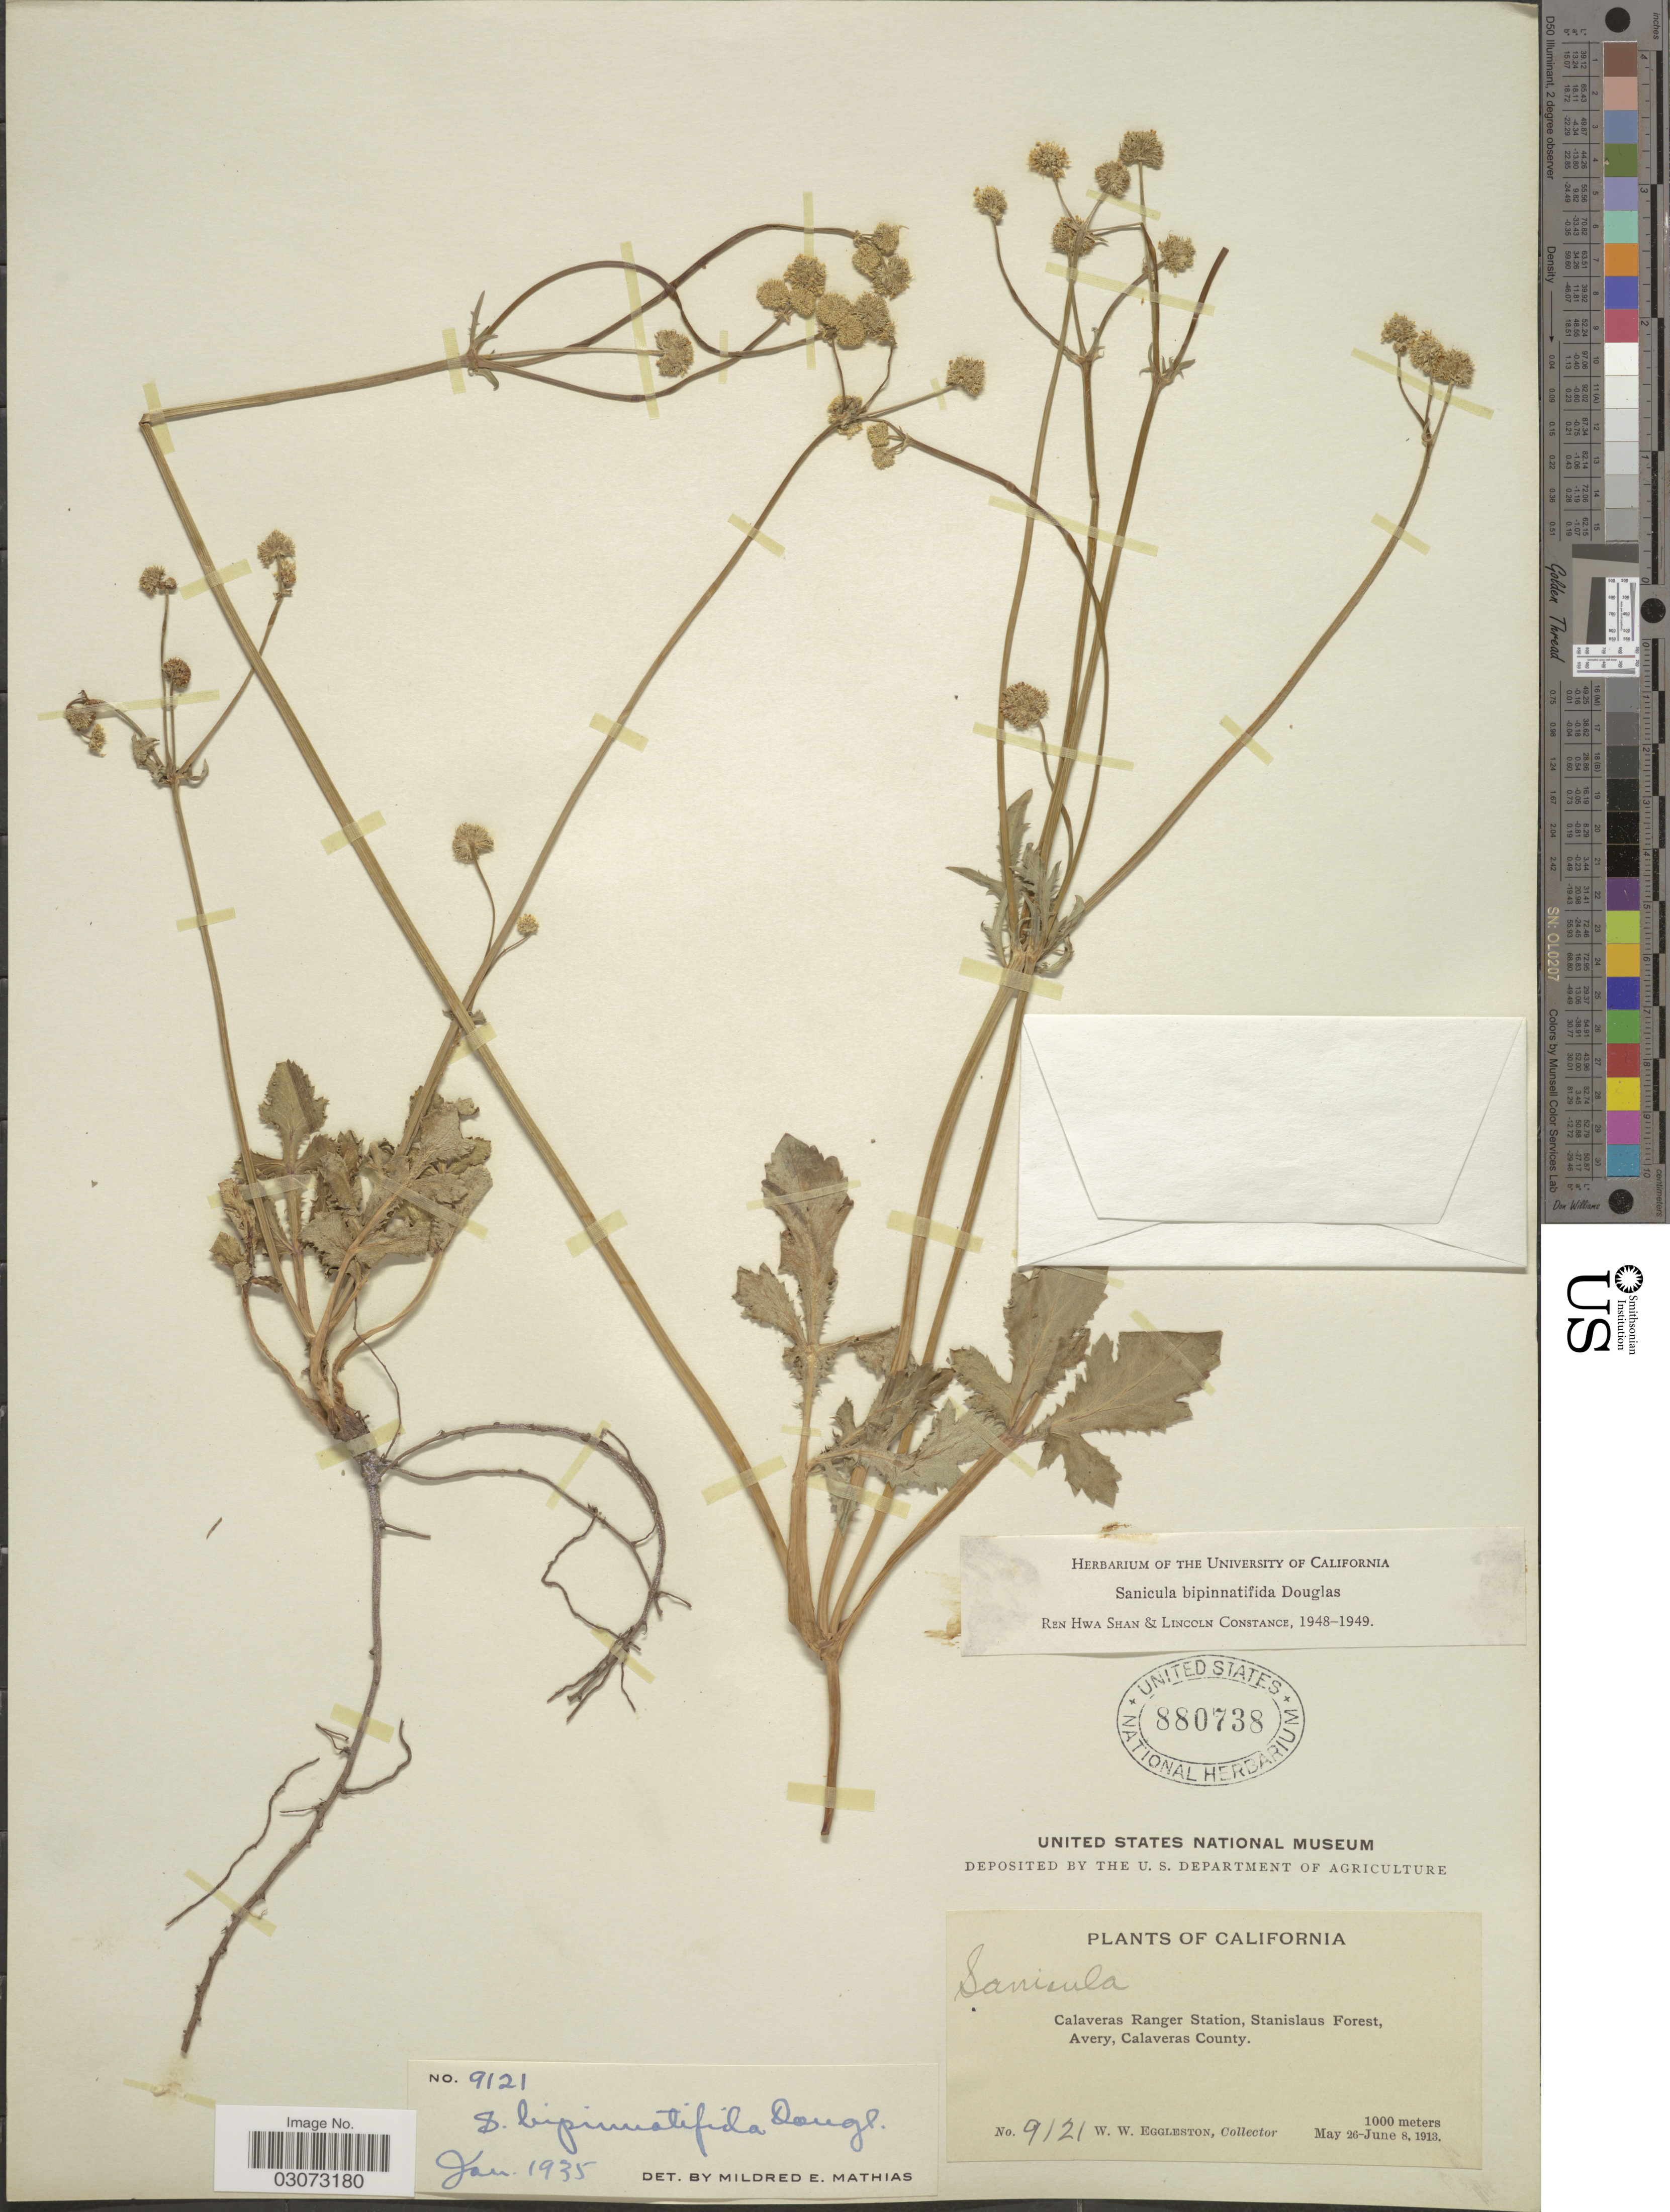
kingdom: Plantae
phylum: Tracheophyta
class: Magnoliopsida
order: Apiales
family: Apiaceae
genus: Sanicula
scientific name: Sanicula bipinnatifida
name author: Douglas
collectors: W. W. Eggleston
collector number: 9121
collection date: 1913-05-26/1913-06-08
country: United States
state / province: California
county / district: Calaveras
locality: Calaveras Ranger Station, Stanislaus Forest, Avery, Calaveras County.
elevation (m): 1000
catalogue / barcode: US 880738